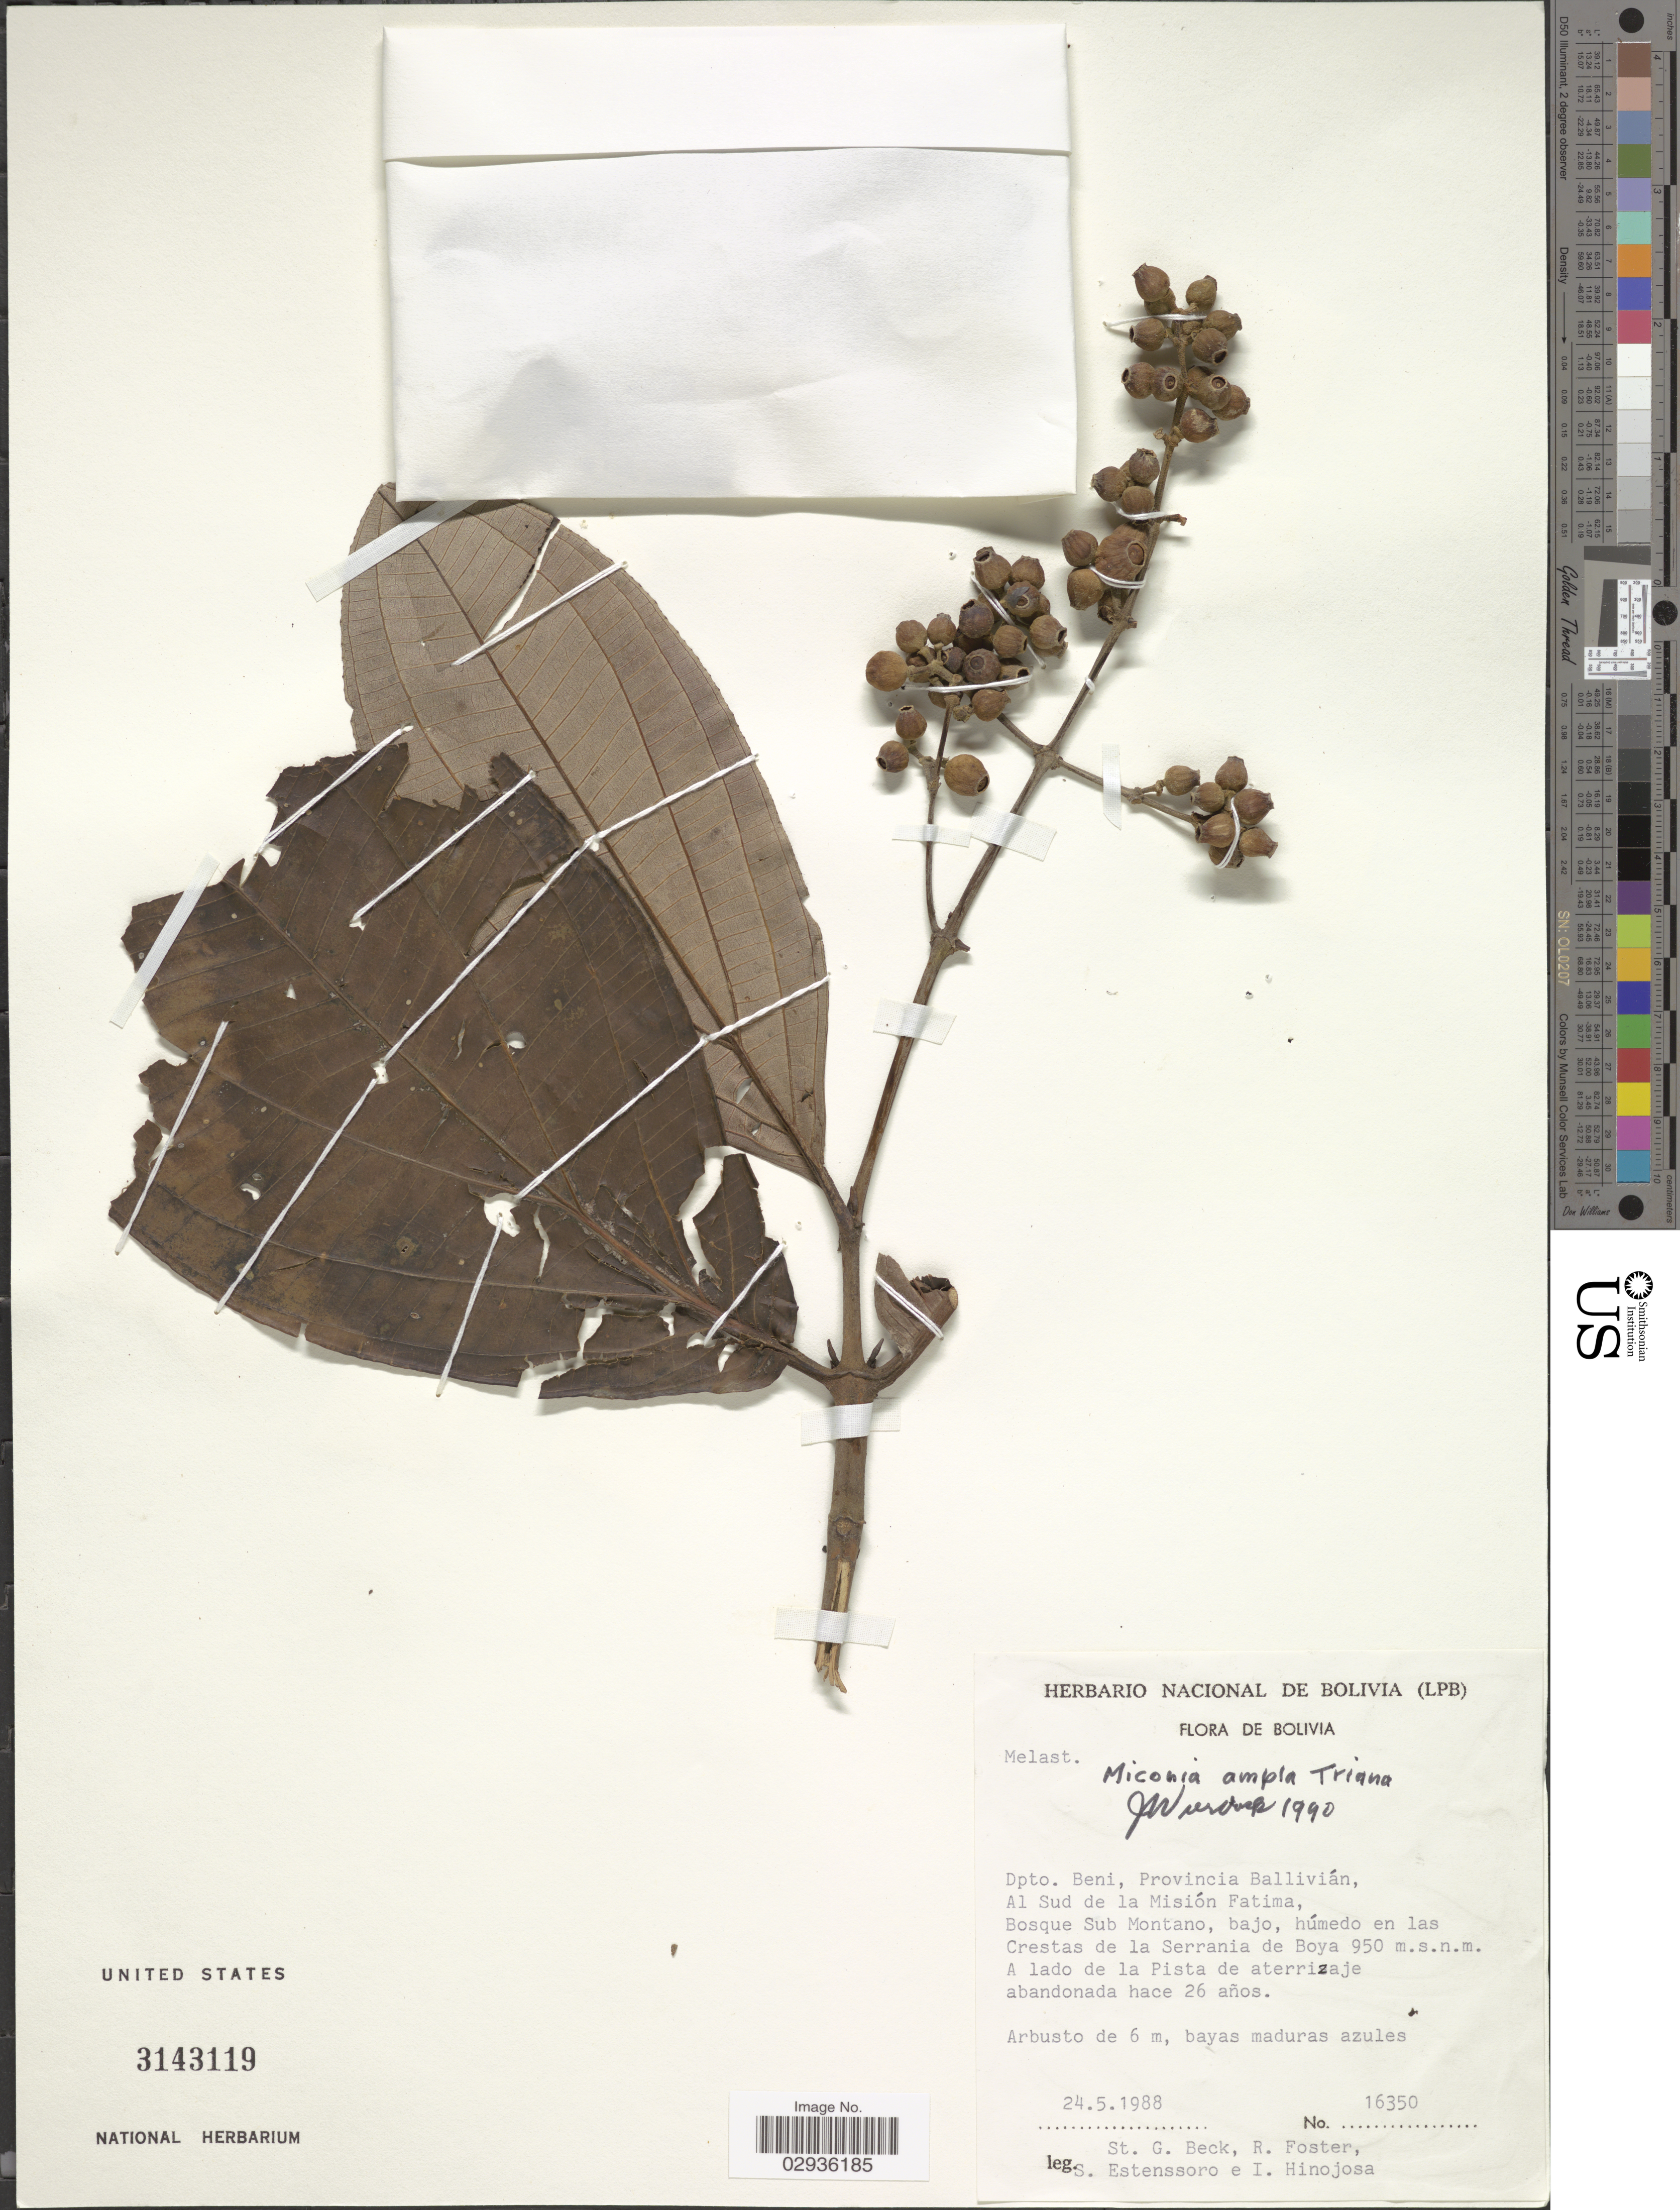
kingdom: Plantae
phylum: Tracheophyta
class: Magnoliopsida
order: Myrtales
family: Melastomataceae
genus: Miconia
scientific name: Miconia ampla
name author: Triana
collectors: S. G. Beck, R. Foster, S. Estenssoro & I. Hinojosa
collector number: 16350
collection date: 1988-05-24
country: Bolivia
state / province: Beni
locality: Provincia Ballivián, Al Sud de la Misión Fatima, Bosque Sub Montano, bajo, húmedo en las Crestas de la Serrania de Boya.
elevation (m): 950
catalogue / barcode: US 3143119